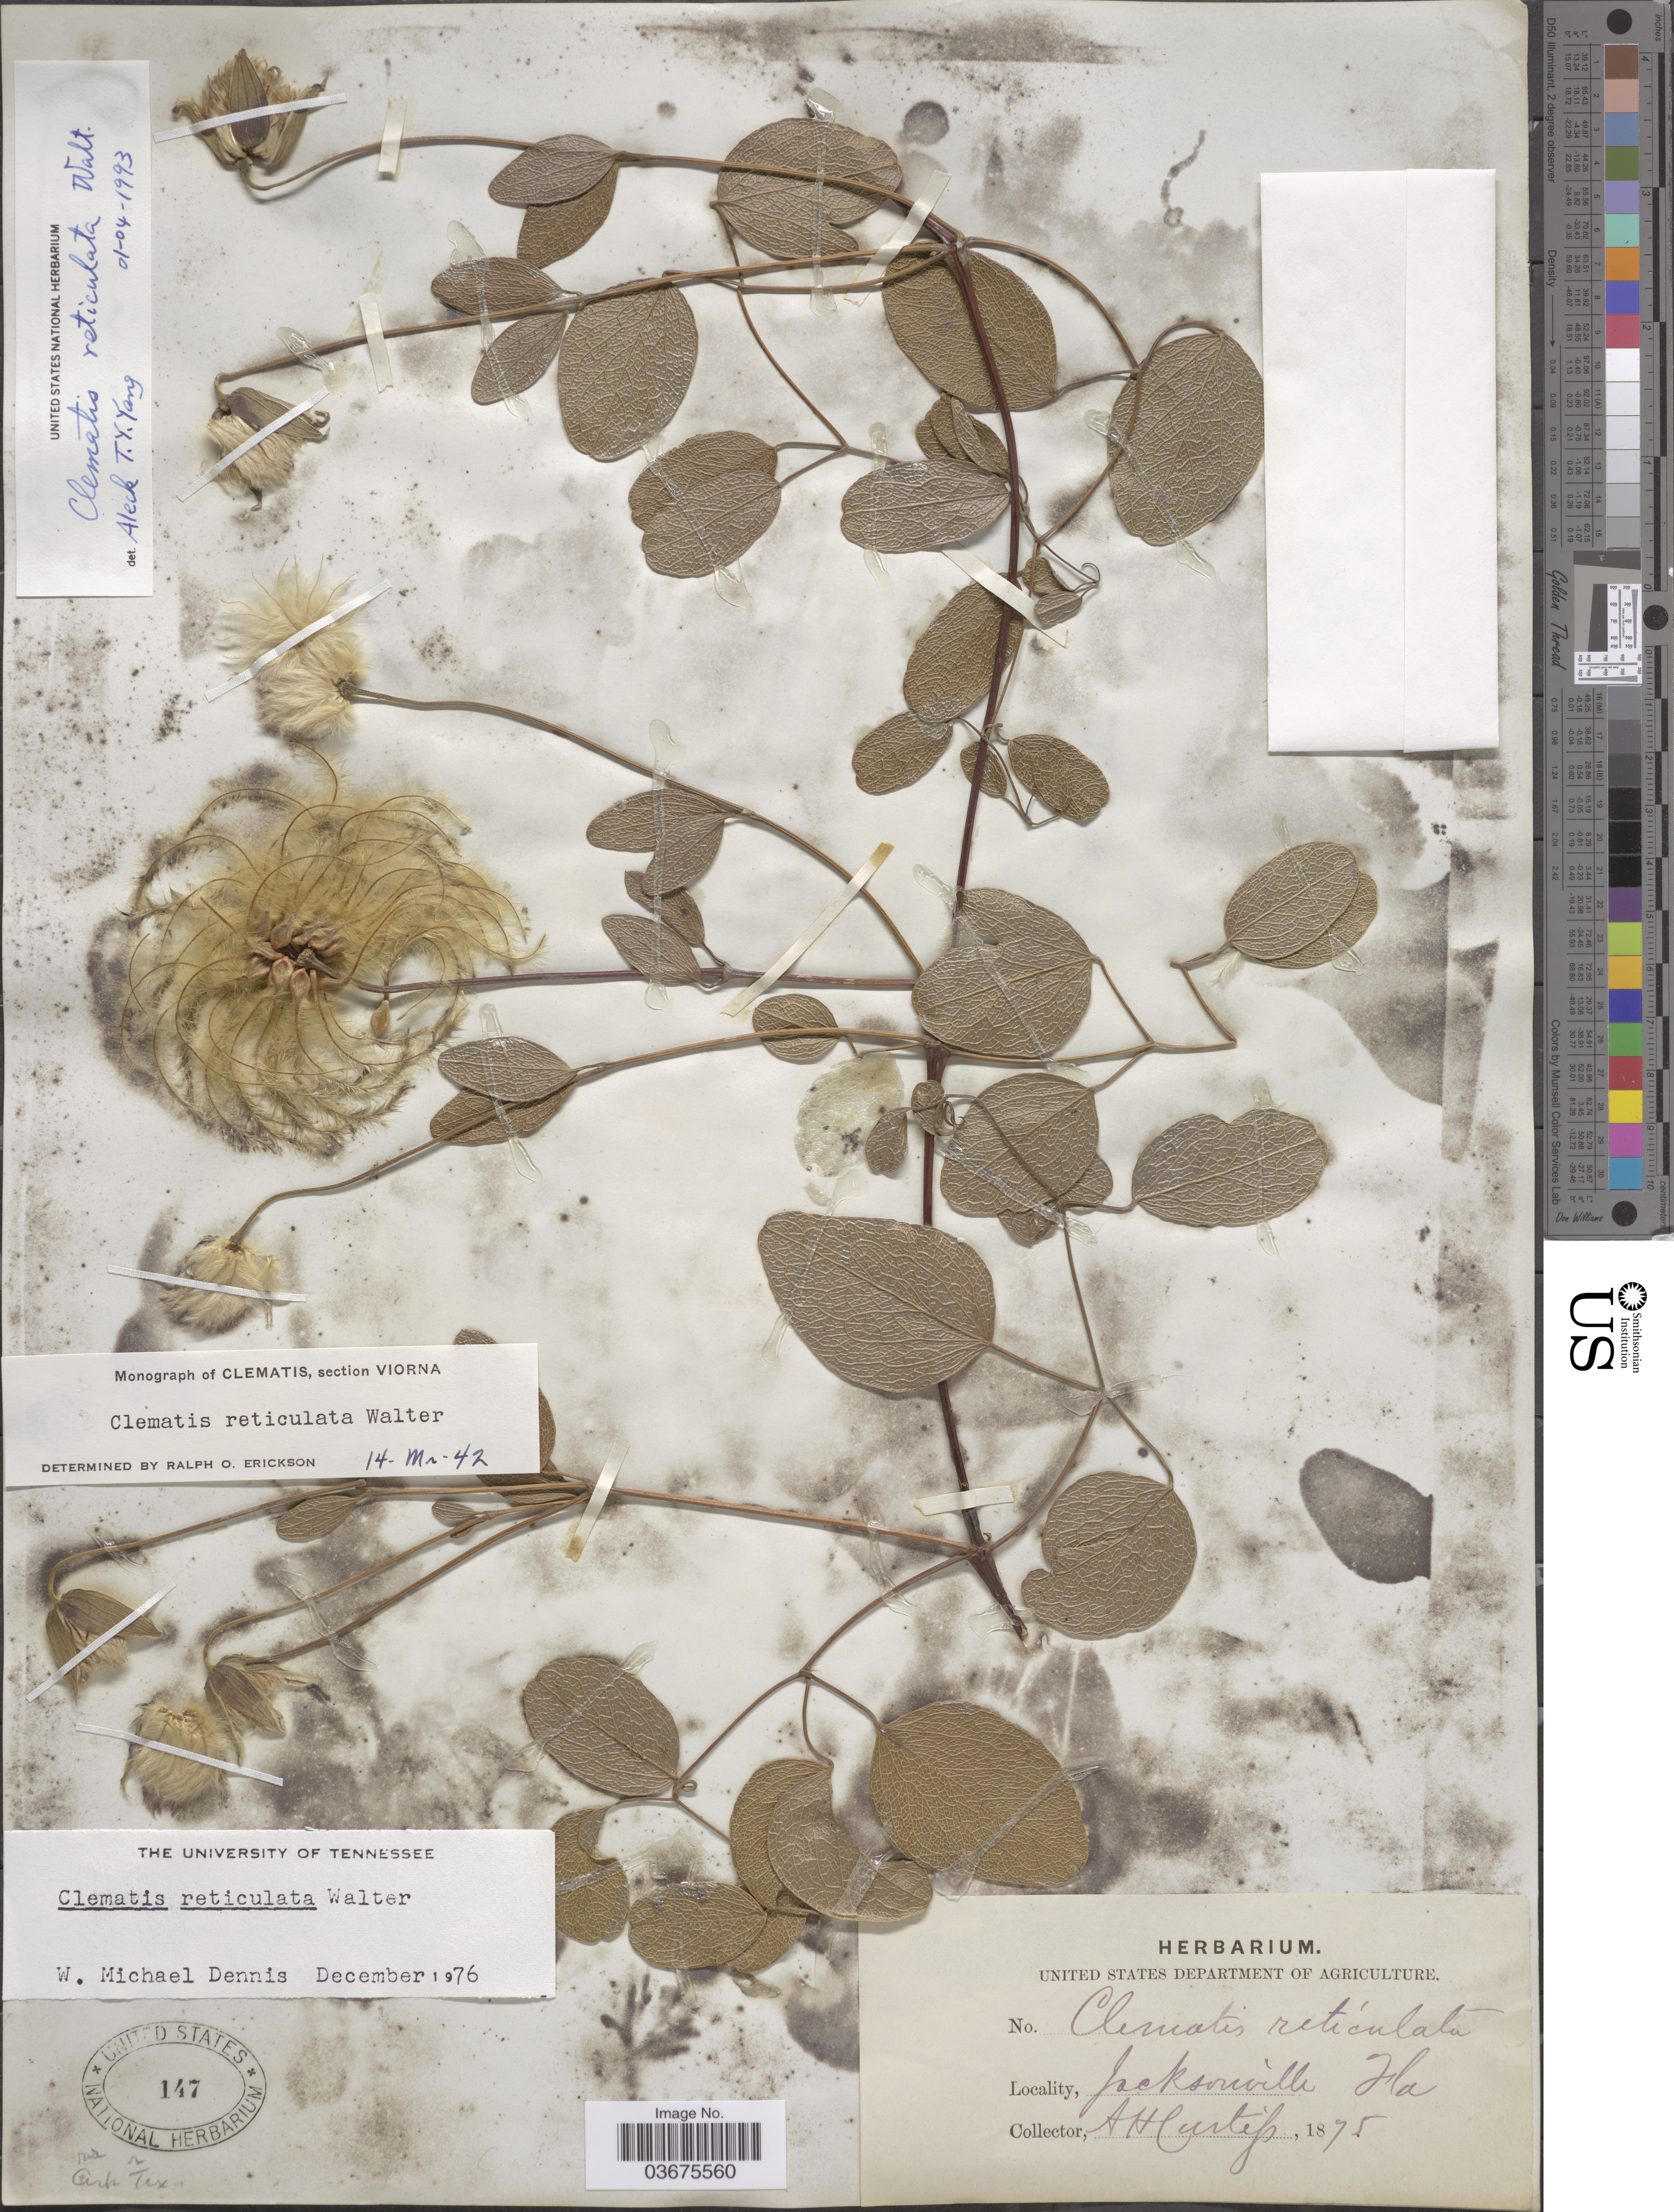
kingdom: Plantae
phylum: Tracheophyta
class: Magnoliopsida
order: Ranunculales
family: Ranunculaceae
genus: Clematis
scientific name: Clematis reticulata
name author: Walter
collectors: A. H. Curtiss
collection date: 1875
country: United States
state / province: Florida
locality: Jacksonville.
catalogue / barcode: US 147